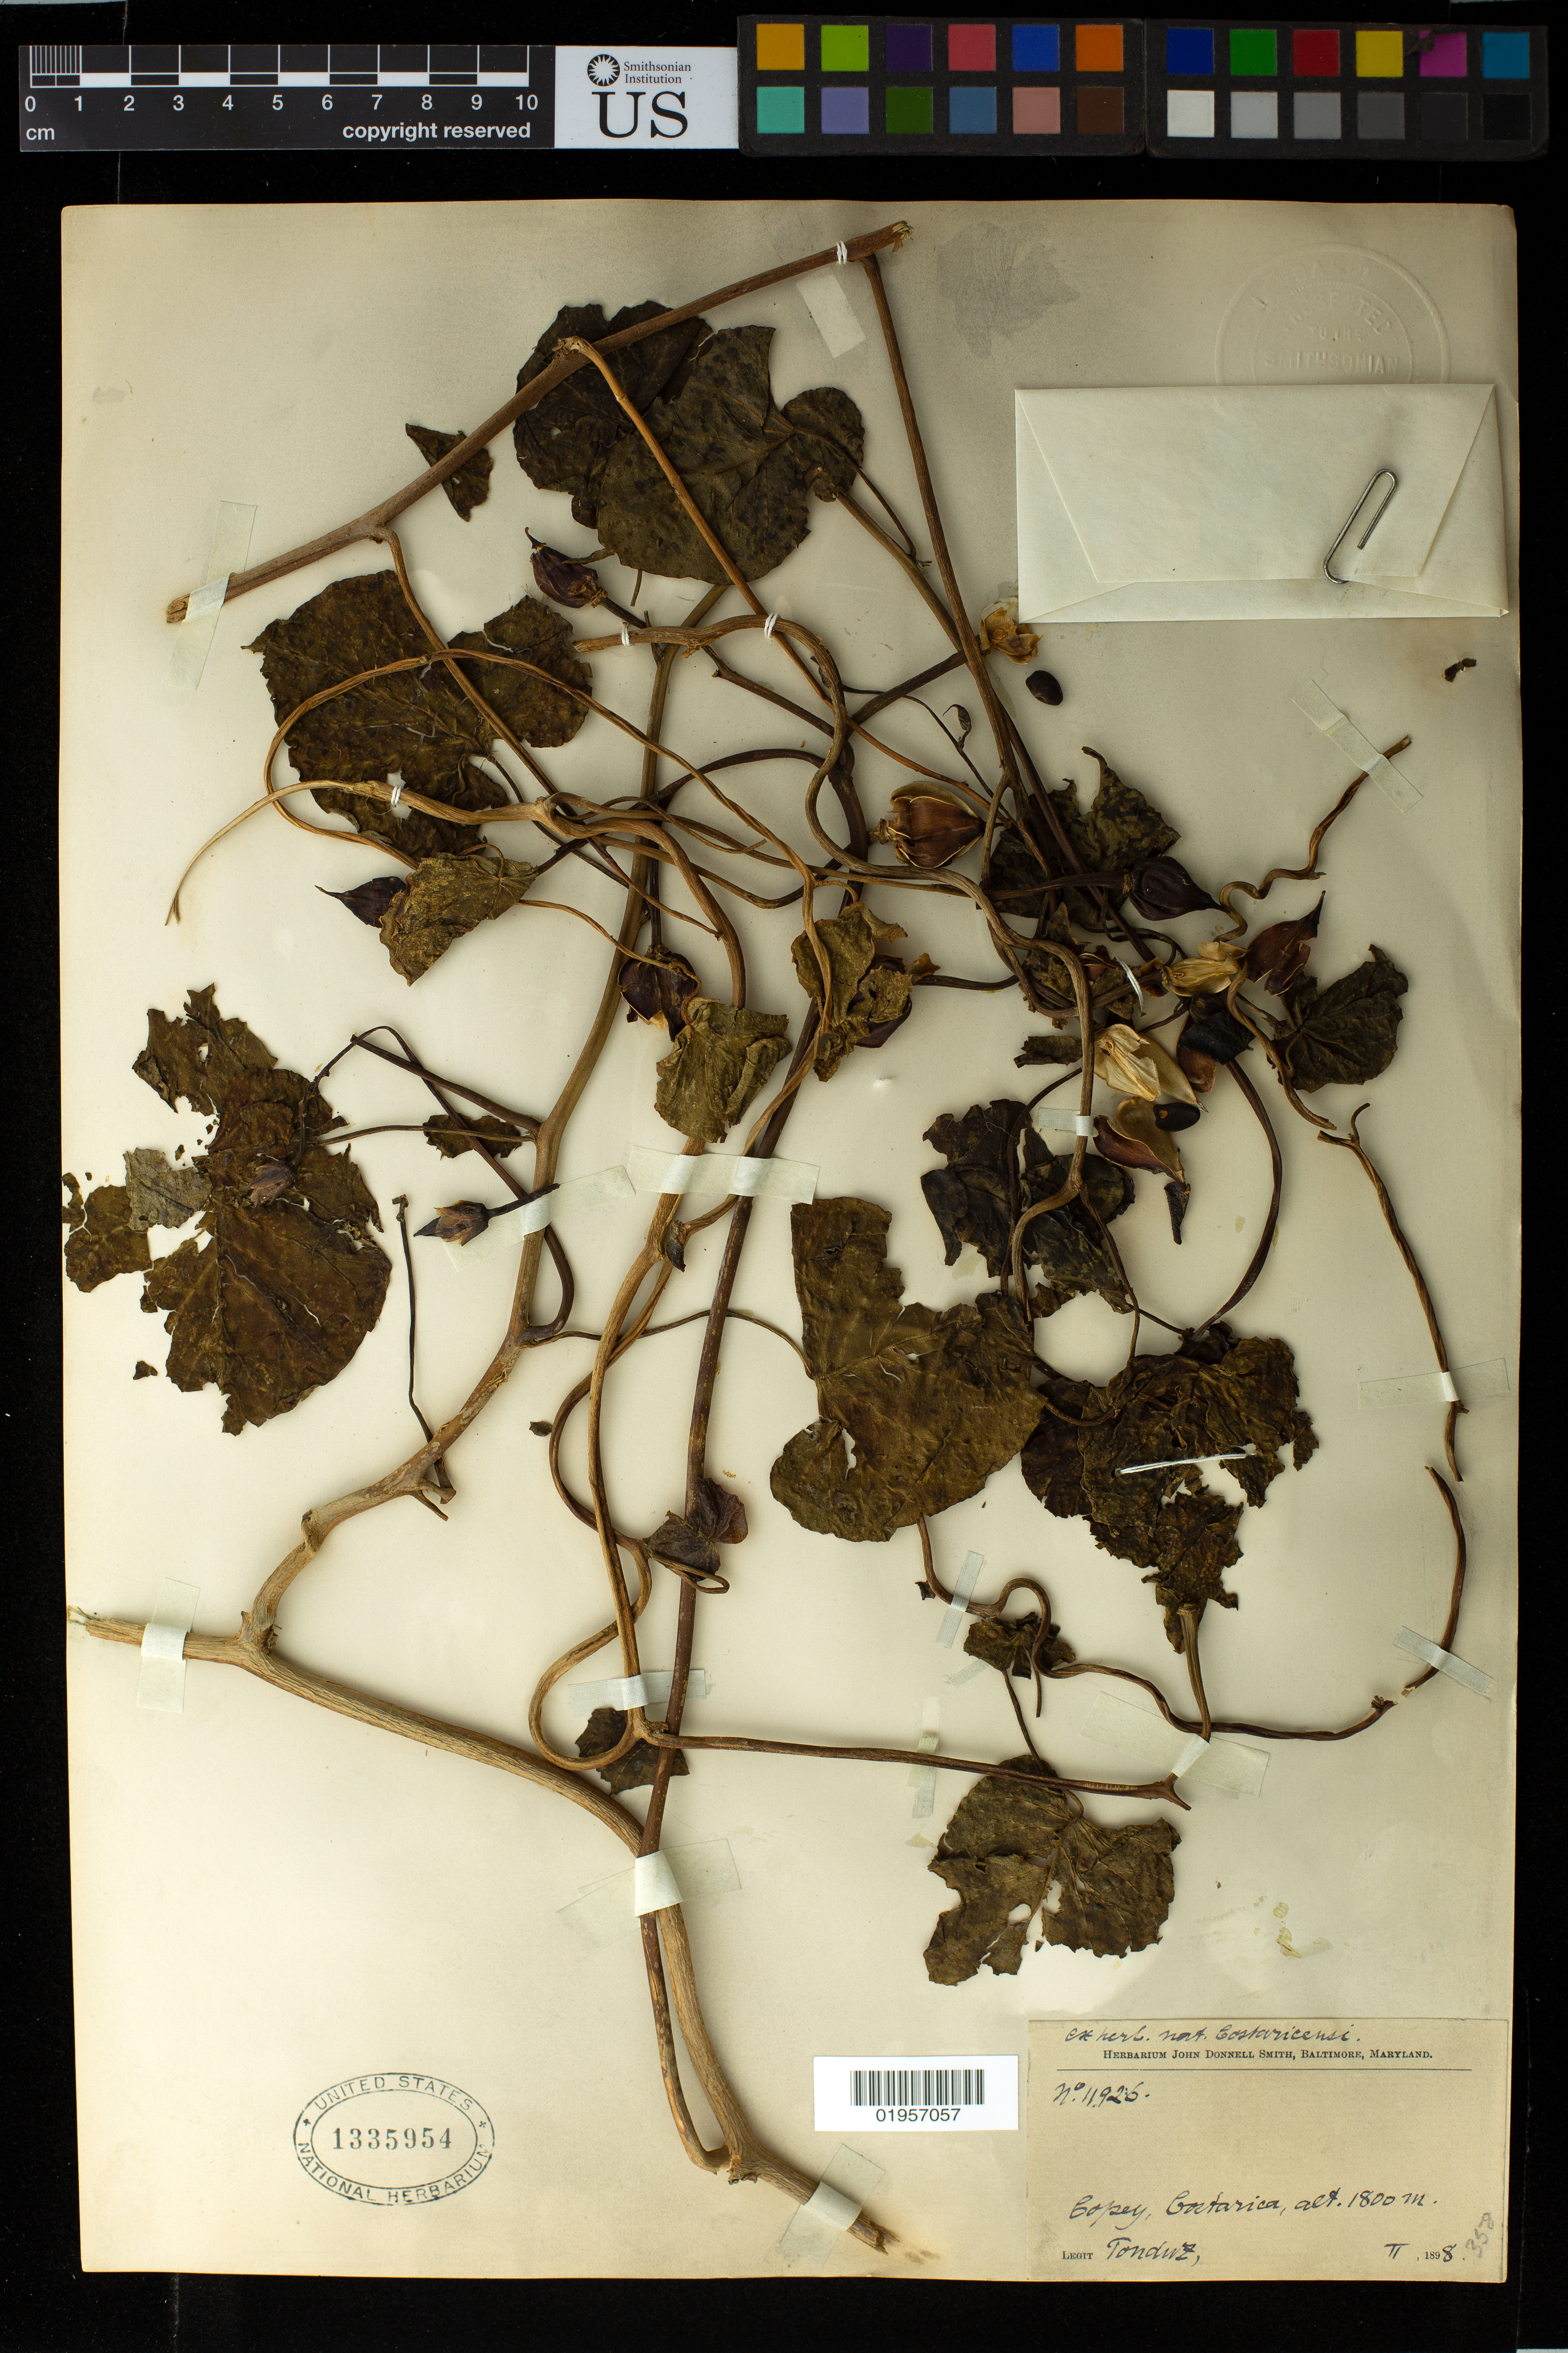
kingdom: Plantae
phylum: Tracheophyta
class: Magnoliopsida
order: Solanales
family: Convolvulaceae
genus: Ipomoea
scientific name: Ipomoea chiriquiensis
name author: Standl. in Woodson & Schery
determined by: Austin, D. F.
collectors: A. Tonduz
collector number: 11926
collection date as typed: Feb 1898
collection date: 1898-02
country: Costa Rica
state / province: San José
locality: Copey.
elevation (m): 1800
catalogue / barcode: US 1335954